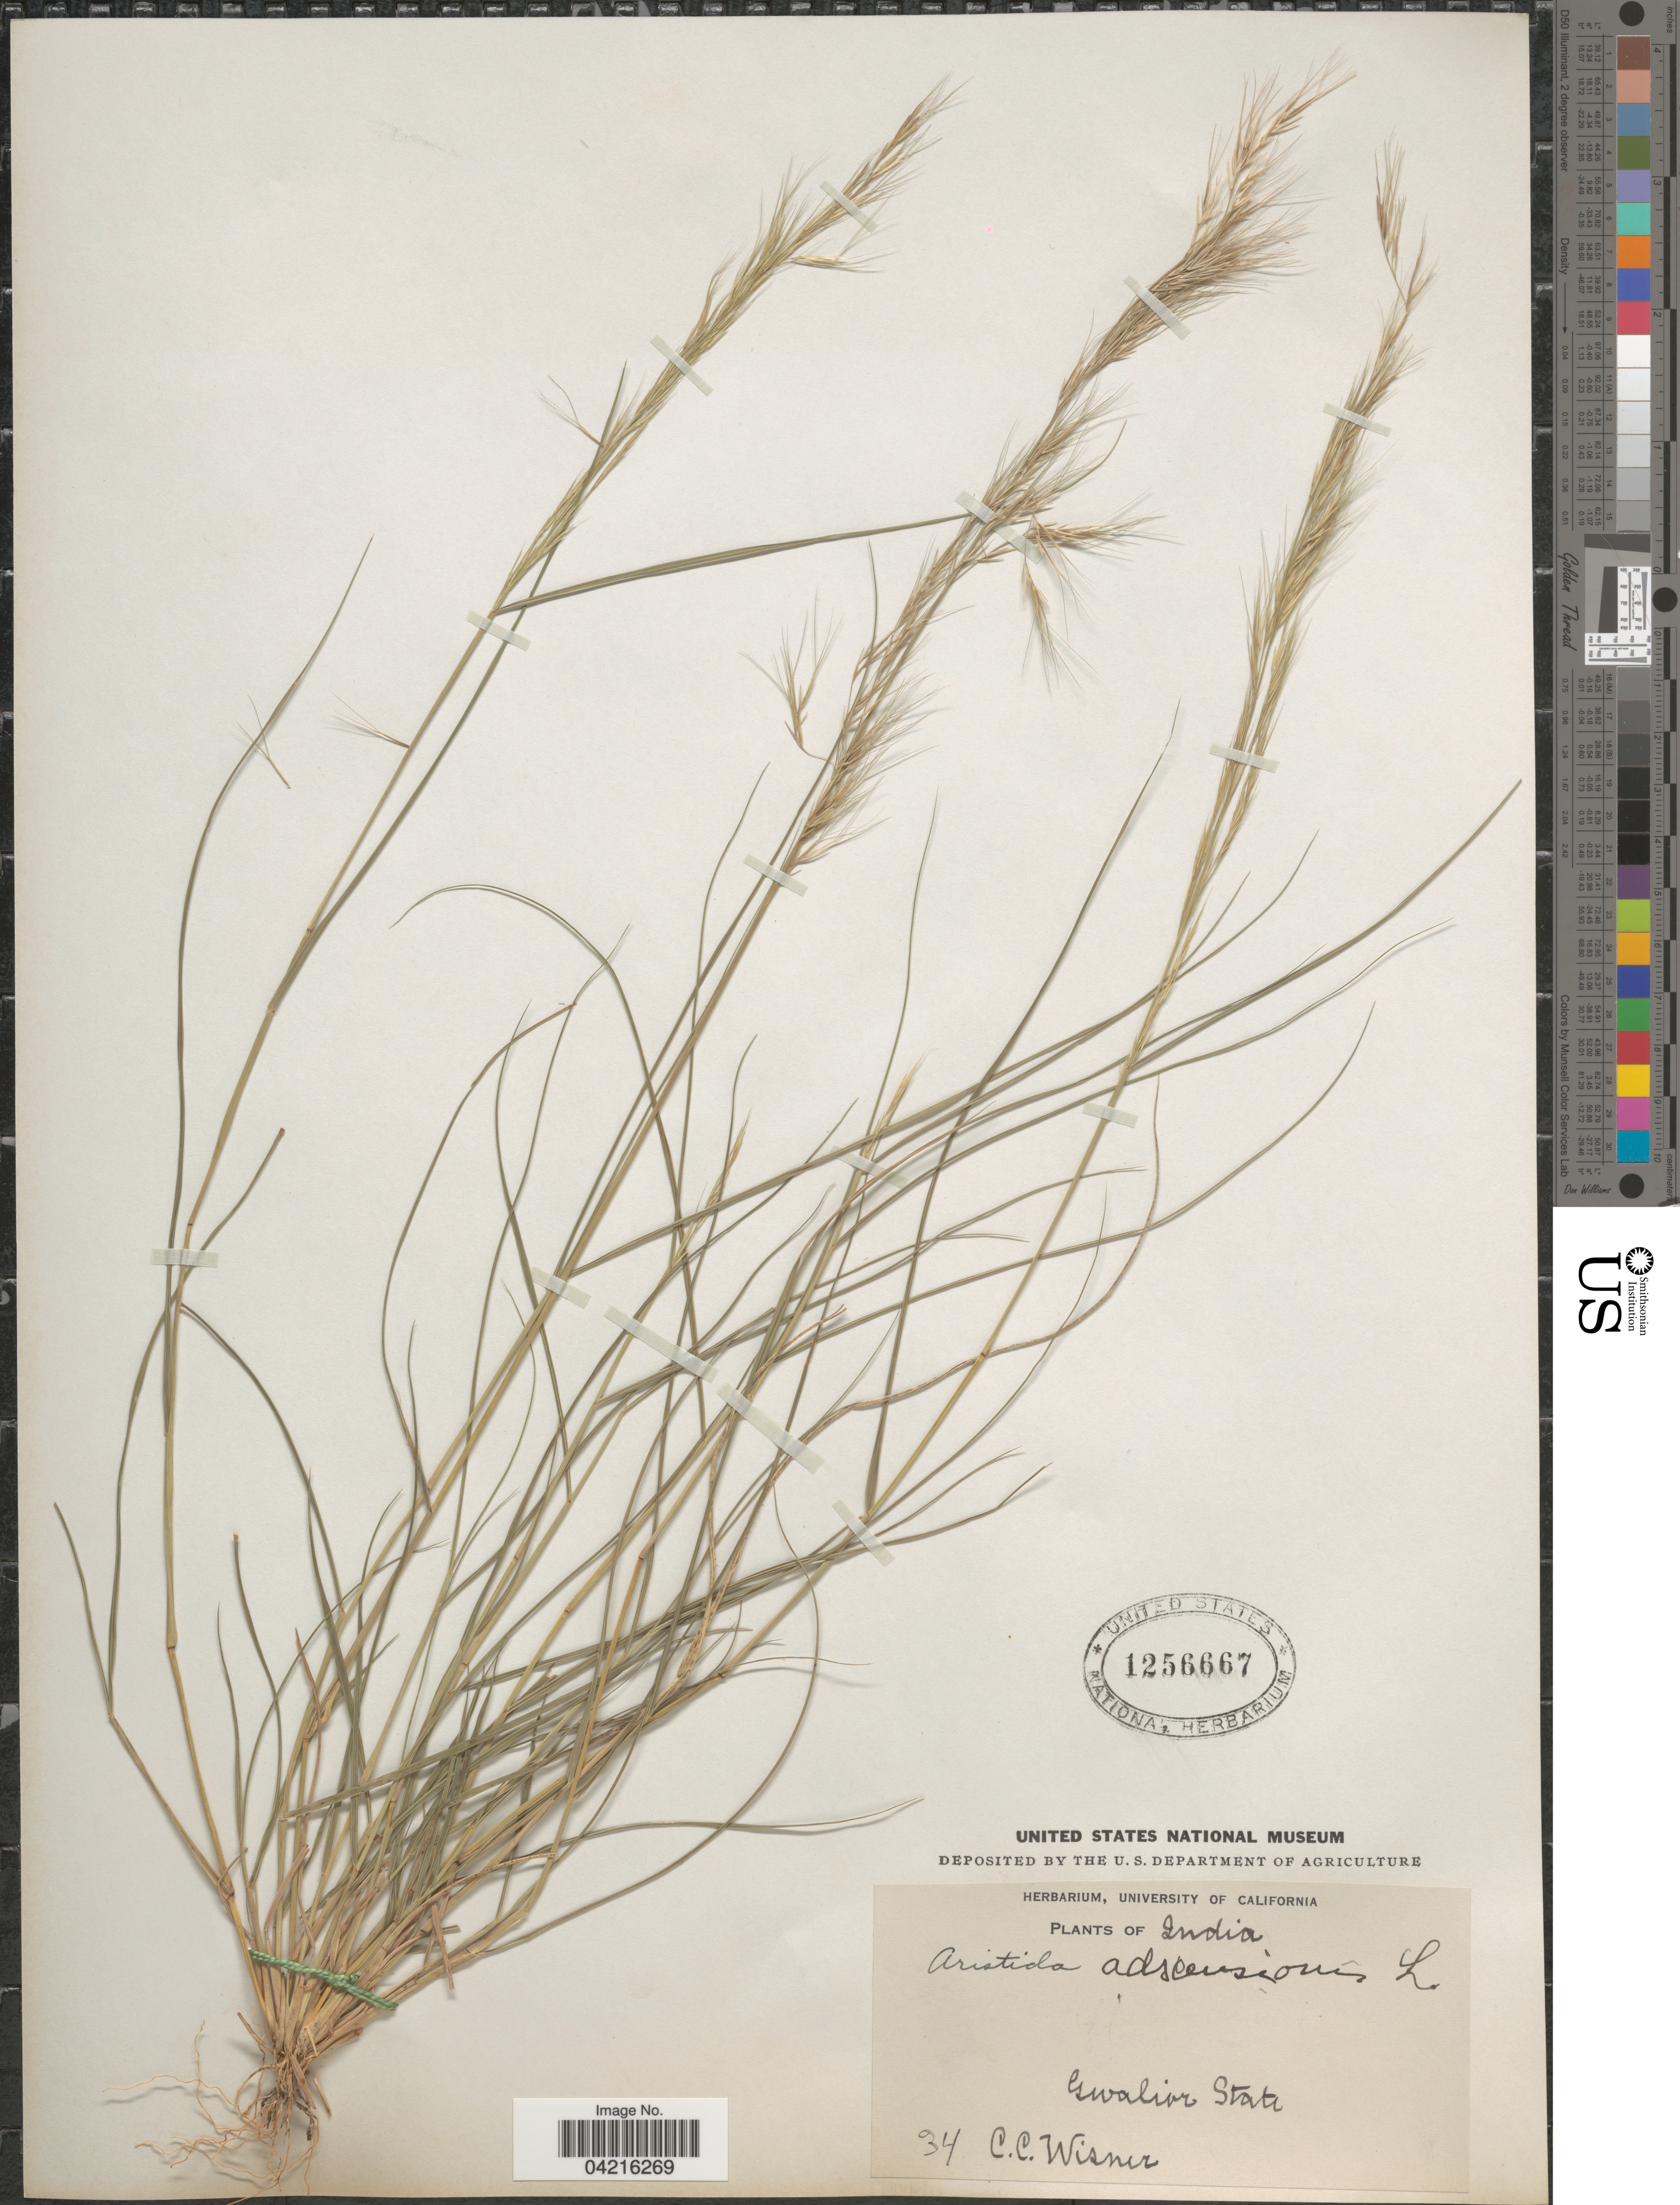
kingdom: Plantae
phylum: Tracheophyta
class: Liliopsida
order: Poales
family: Poaceae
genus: Aristida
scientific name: Aristida adscensionis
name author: L.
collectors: C. Wisner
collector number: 34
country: India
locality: Gwalior State.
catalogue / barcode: US 1256667